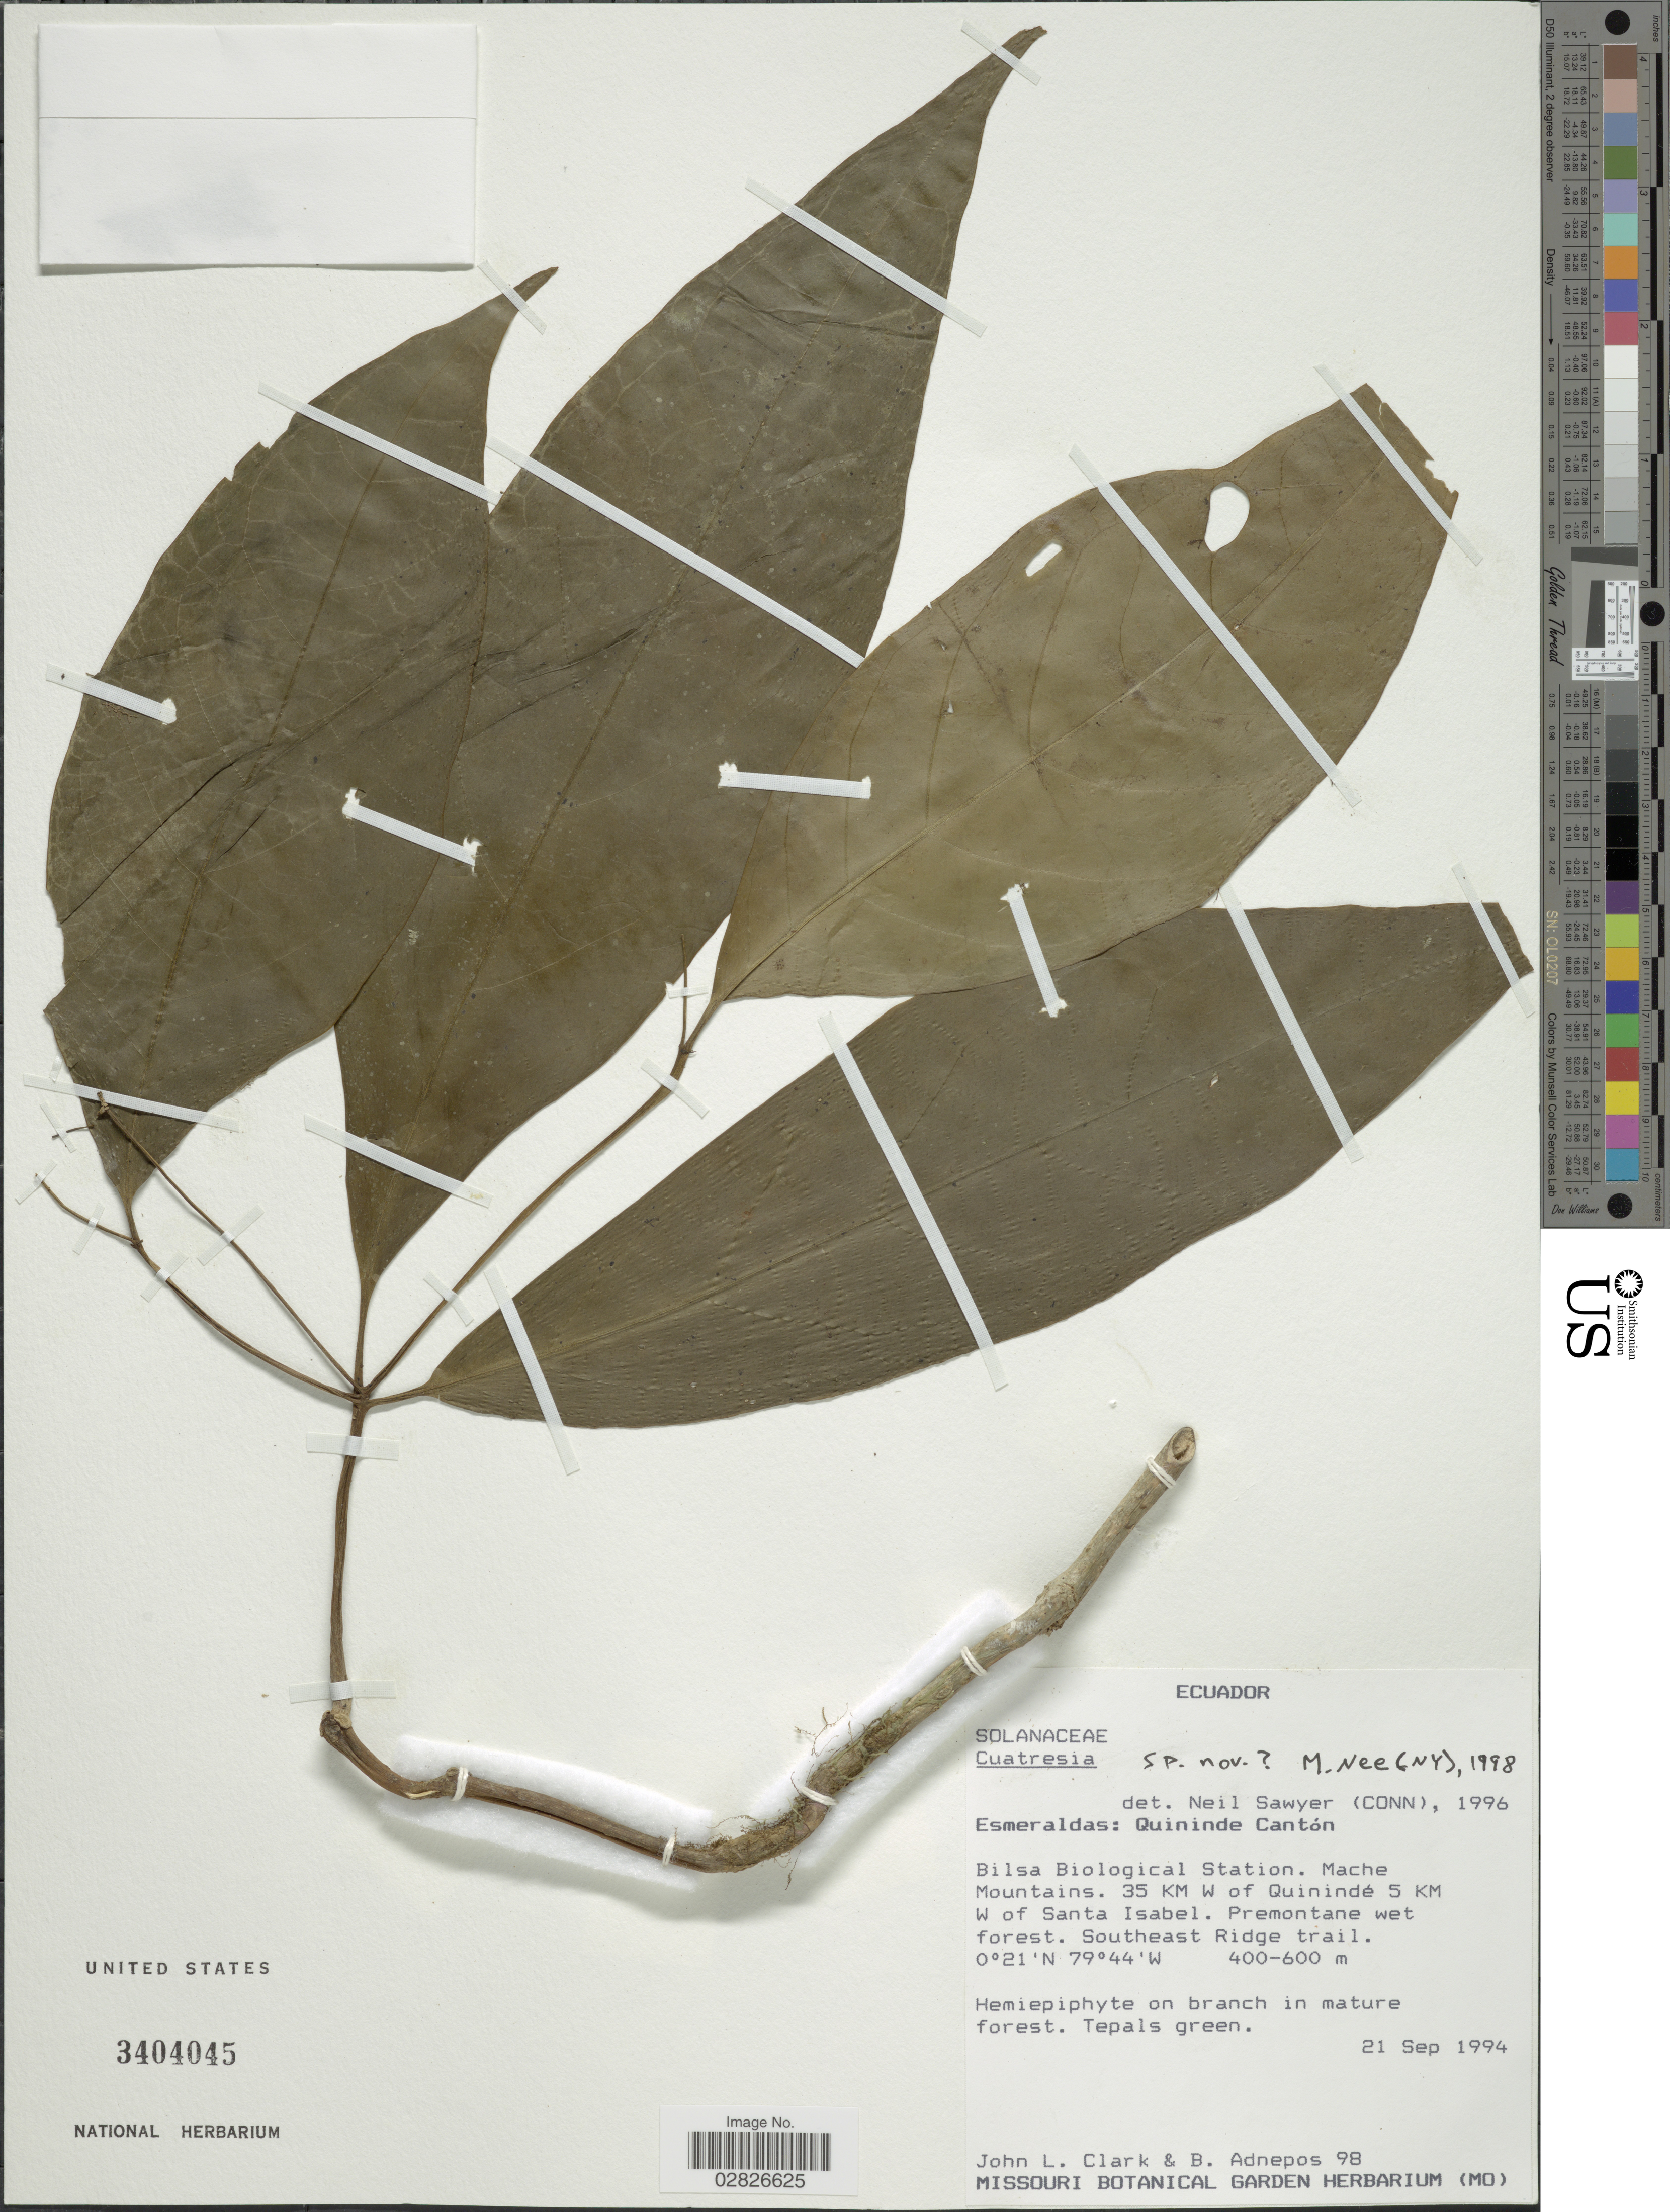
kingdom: Plantae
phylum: Tracheophyta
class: Magnoliopsida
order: Solanales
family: Solanaceae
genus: Cuatresia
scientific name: Cuatresia sp.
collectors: J. L. Clark & B. Adnepos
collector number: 98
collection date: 1994-09-21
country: Ecuador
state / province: Esmeraldas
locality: Quinide Cantón, Bilsa Biological Station, Mache Mountains, 35 KM W of Quinindé 5 KM W of Santa Isabel, Southeast Ridge trail.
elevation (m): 400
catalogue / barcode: US 3404045